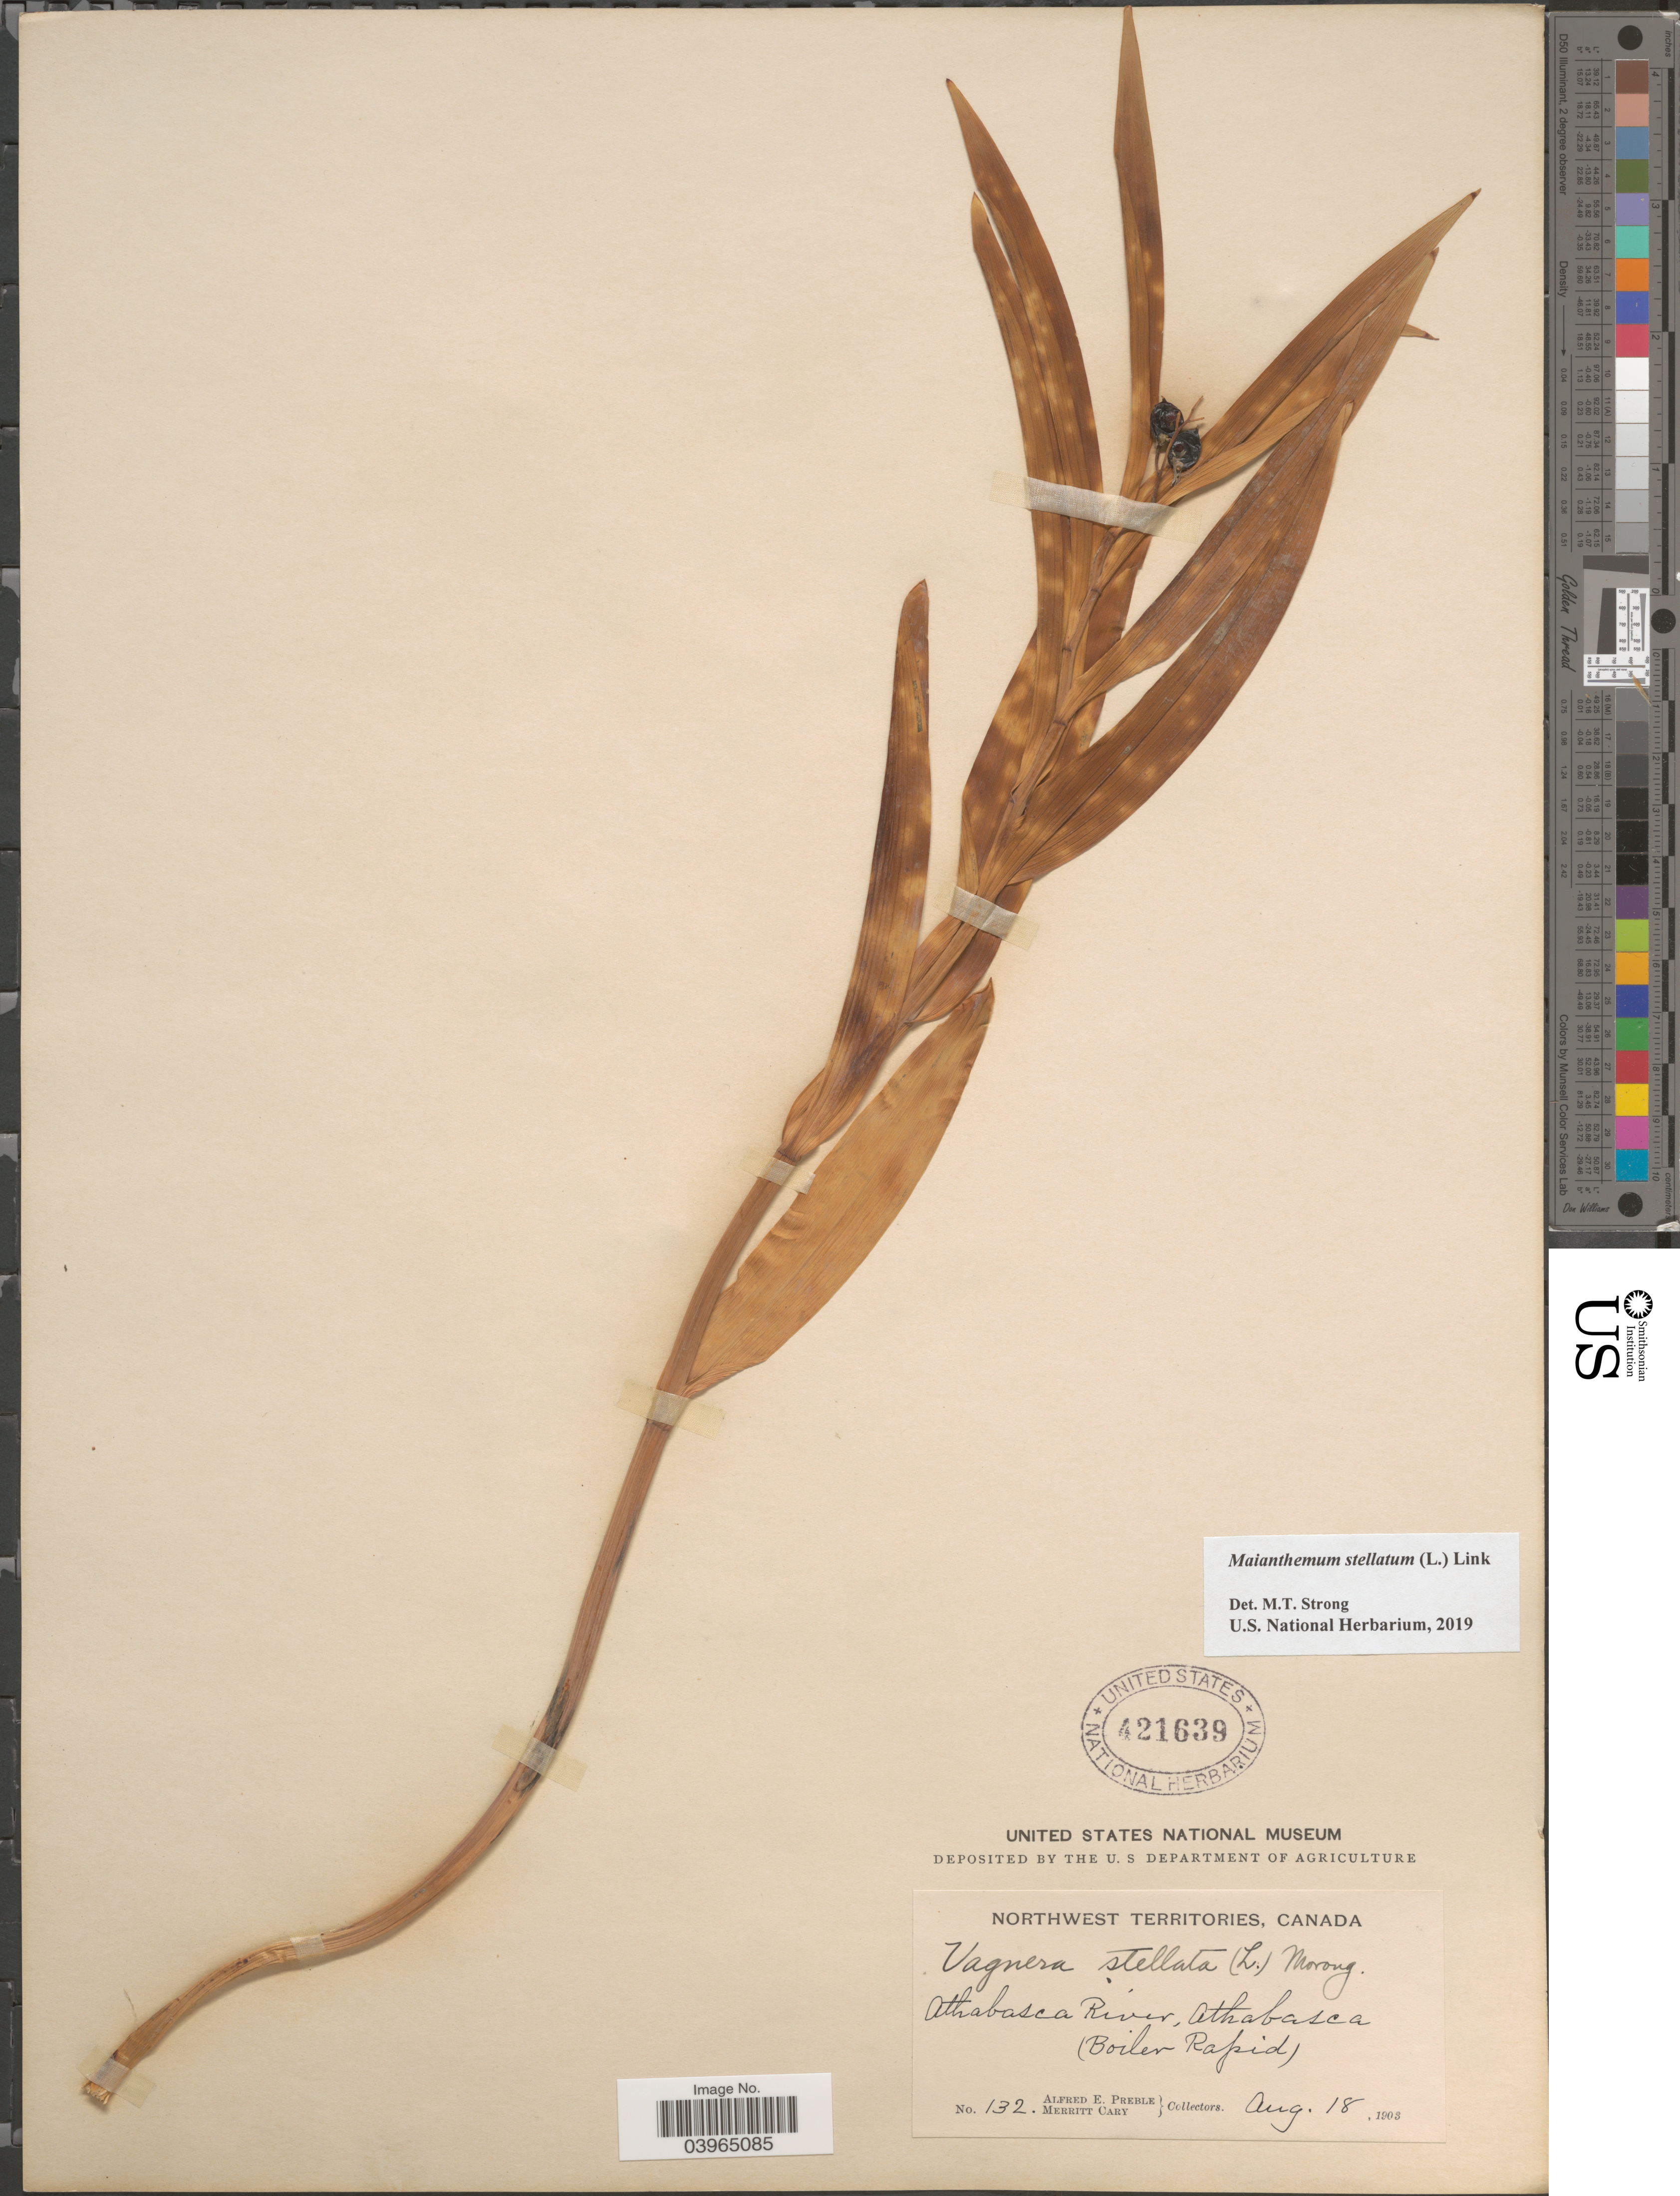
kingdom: Plantae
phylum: Tracheophyta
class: Liliopsida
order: Asparagales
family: Asparagaceae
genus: Maianthemum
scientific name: Maianthemum stellatum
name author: (L.) Link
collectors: A. Preble & M. Cary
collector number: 132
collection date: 1903-08-18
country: Canada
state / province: Northwest Territories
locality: Athabasca River, Athabasca (Boiler Rapid).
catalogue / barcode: US 421639